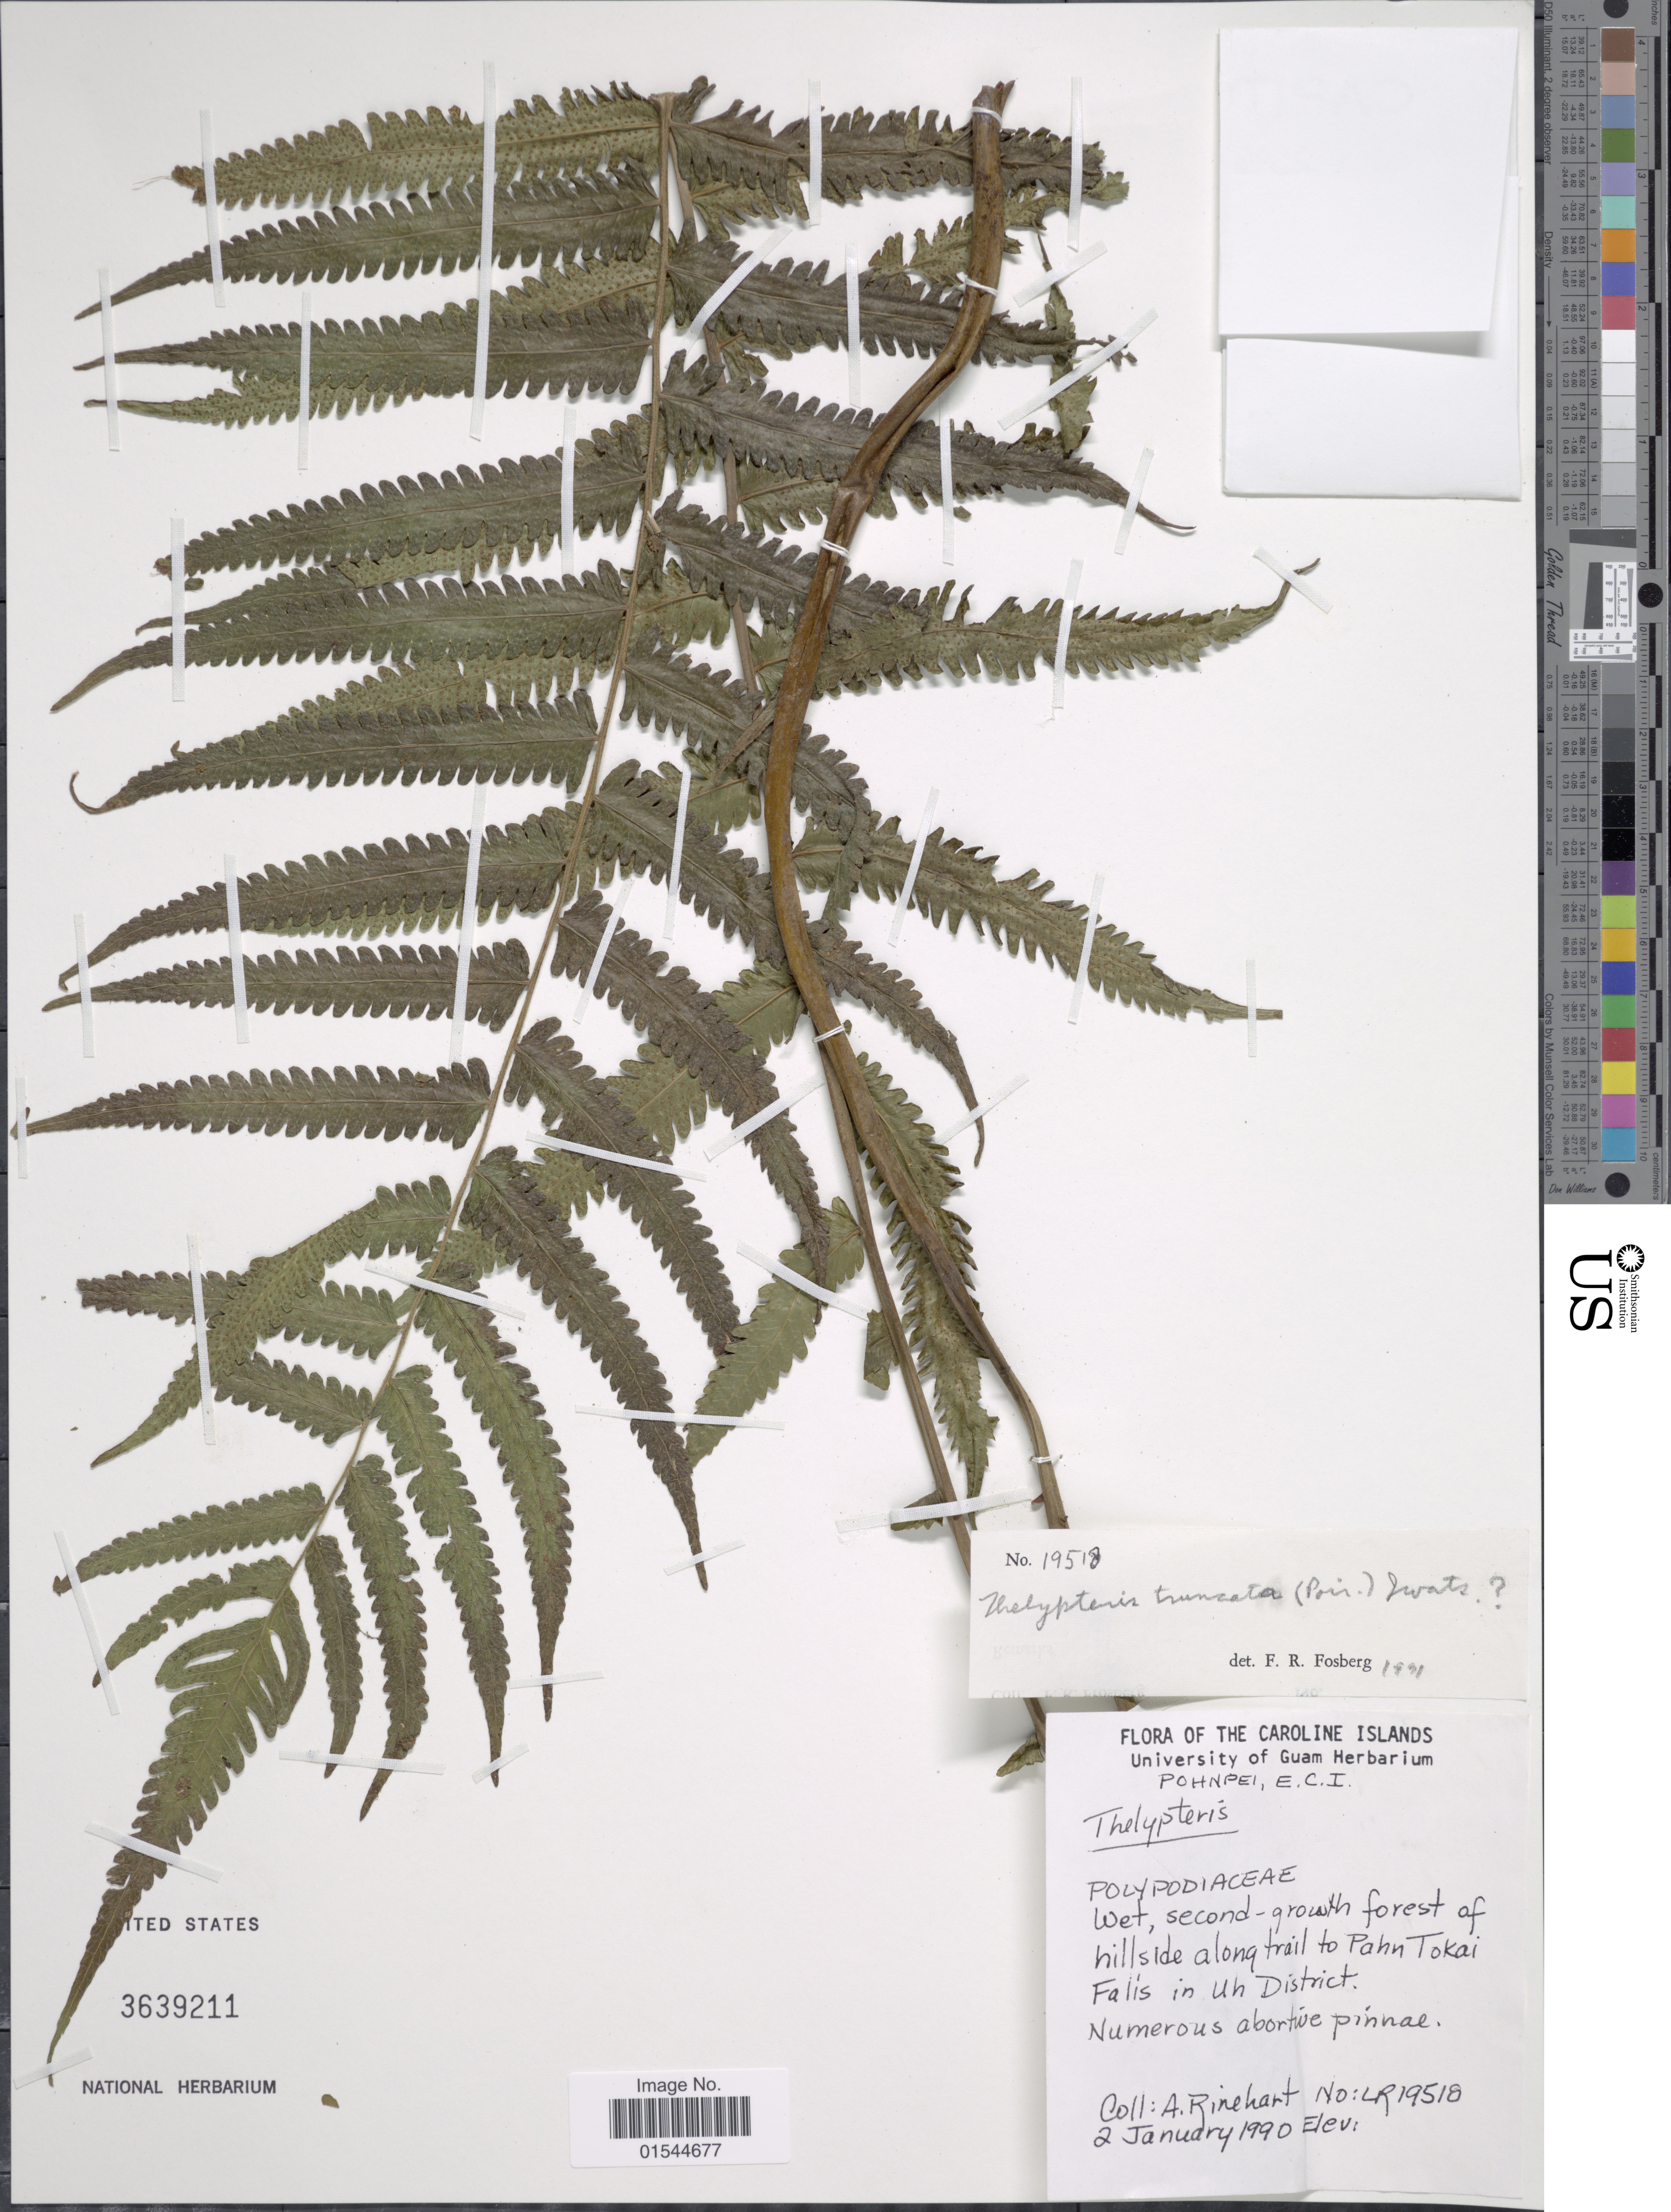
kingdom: Plantae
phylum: Tracheophyta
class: Polypodiopsida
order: Polypodiales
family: Thelypteridaceae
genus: Pneumatopteris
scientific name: Pneumatopteris truncata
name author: (Poir.) Holttum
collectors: A. Rinehart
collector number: LR19518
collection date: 1990-01-02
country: Kiribati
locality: Caroline Islands, along trail to Pahn Tokai falls in Uh District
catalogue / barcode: US 3639211